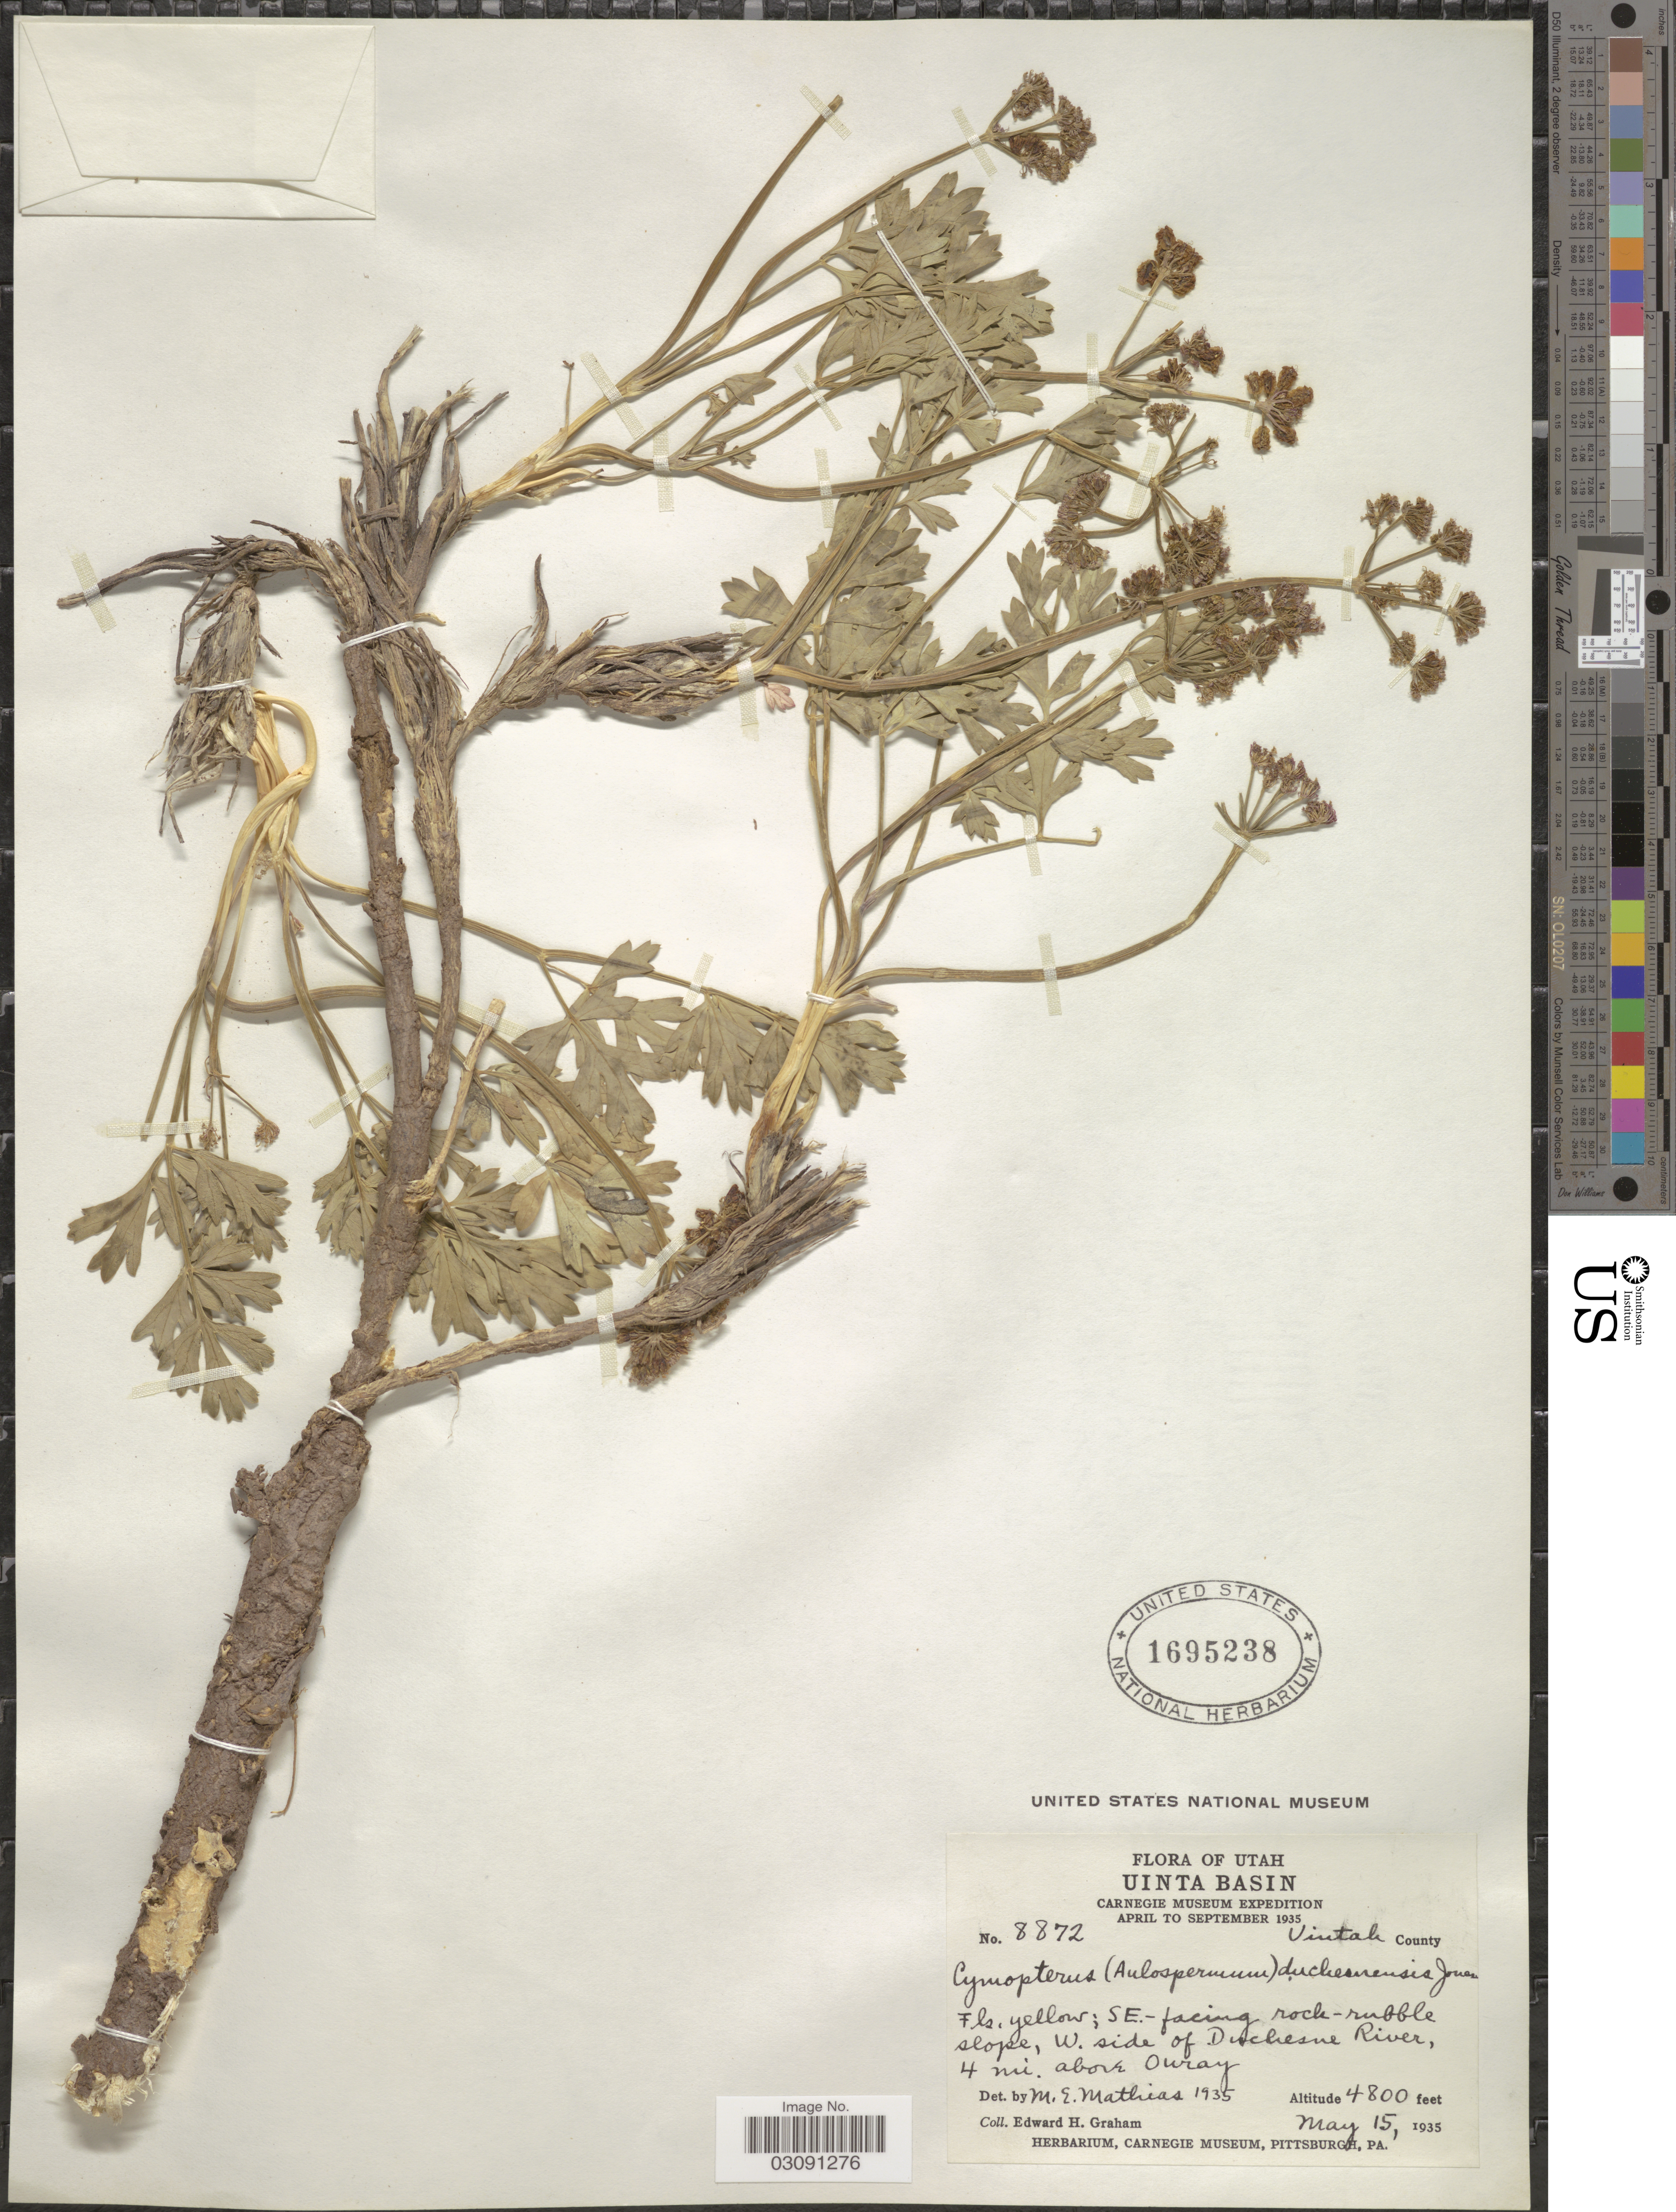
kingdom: Plantae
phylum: Tracheophyta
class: Magnoliopsida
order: Apiales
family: Apiaceae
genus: Cymopterus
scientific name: Cymopterus duchesnensis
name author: M.E. Jones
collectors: E. H. Graham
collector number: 8872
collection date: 1935-05-15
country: United States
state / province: Utah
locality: Uinta Basin. Uintah County. SE.-facing rock-rubble slope, W. side of Duchesne River, 4 mi. above Ouray.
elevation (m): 1463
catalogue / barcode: US 1695238